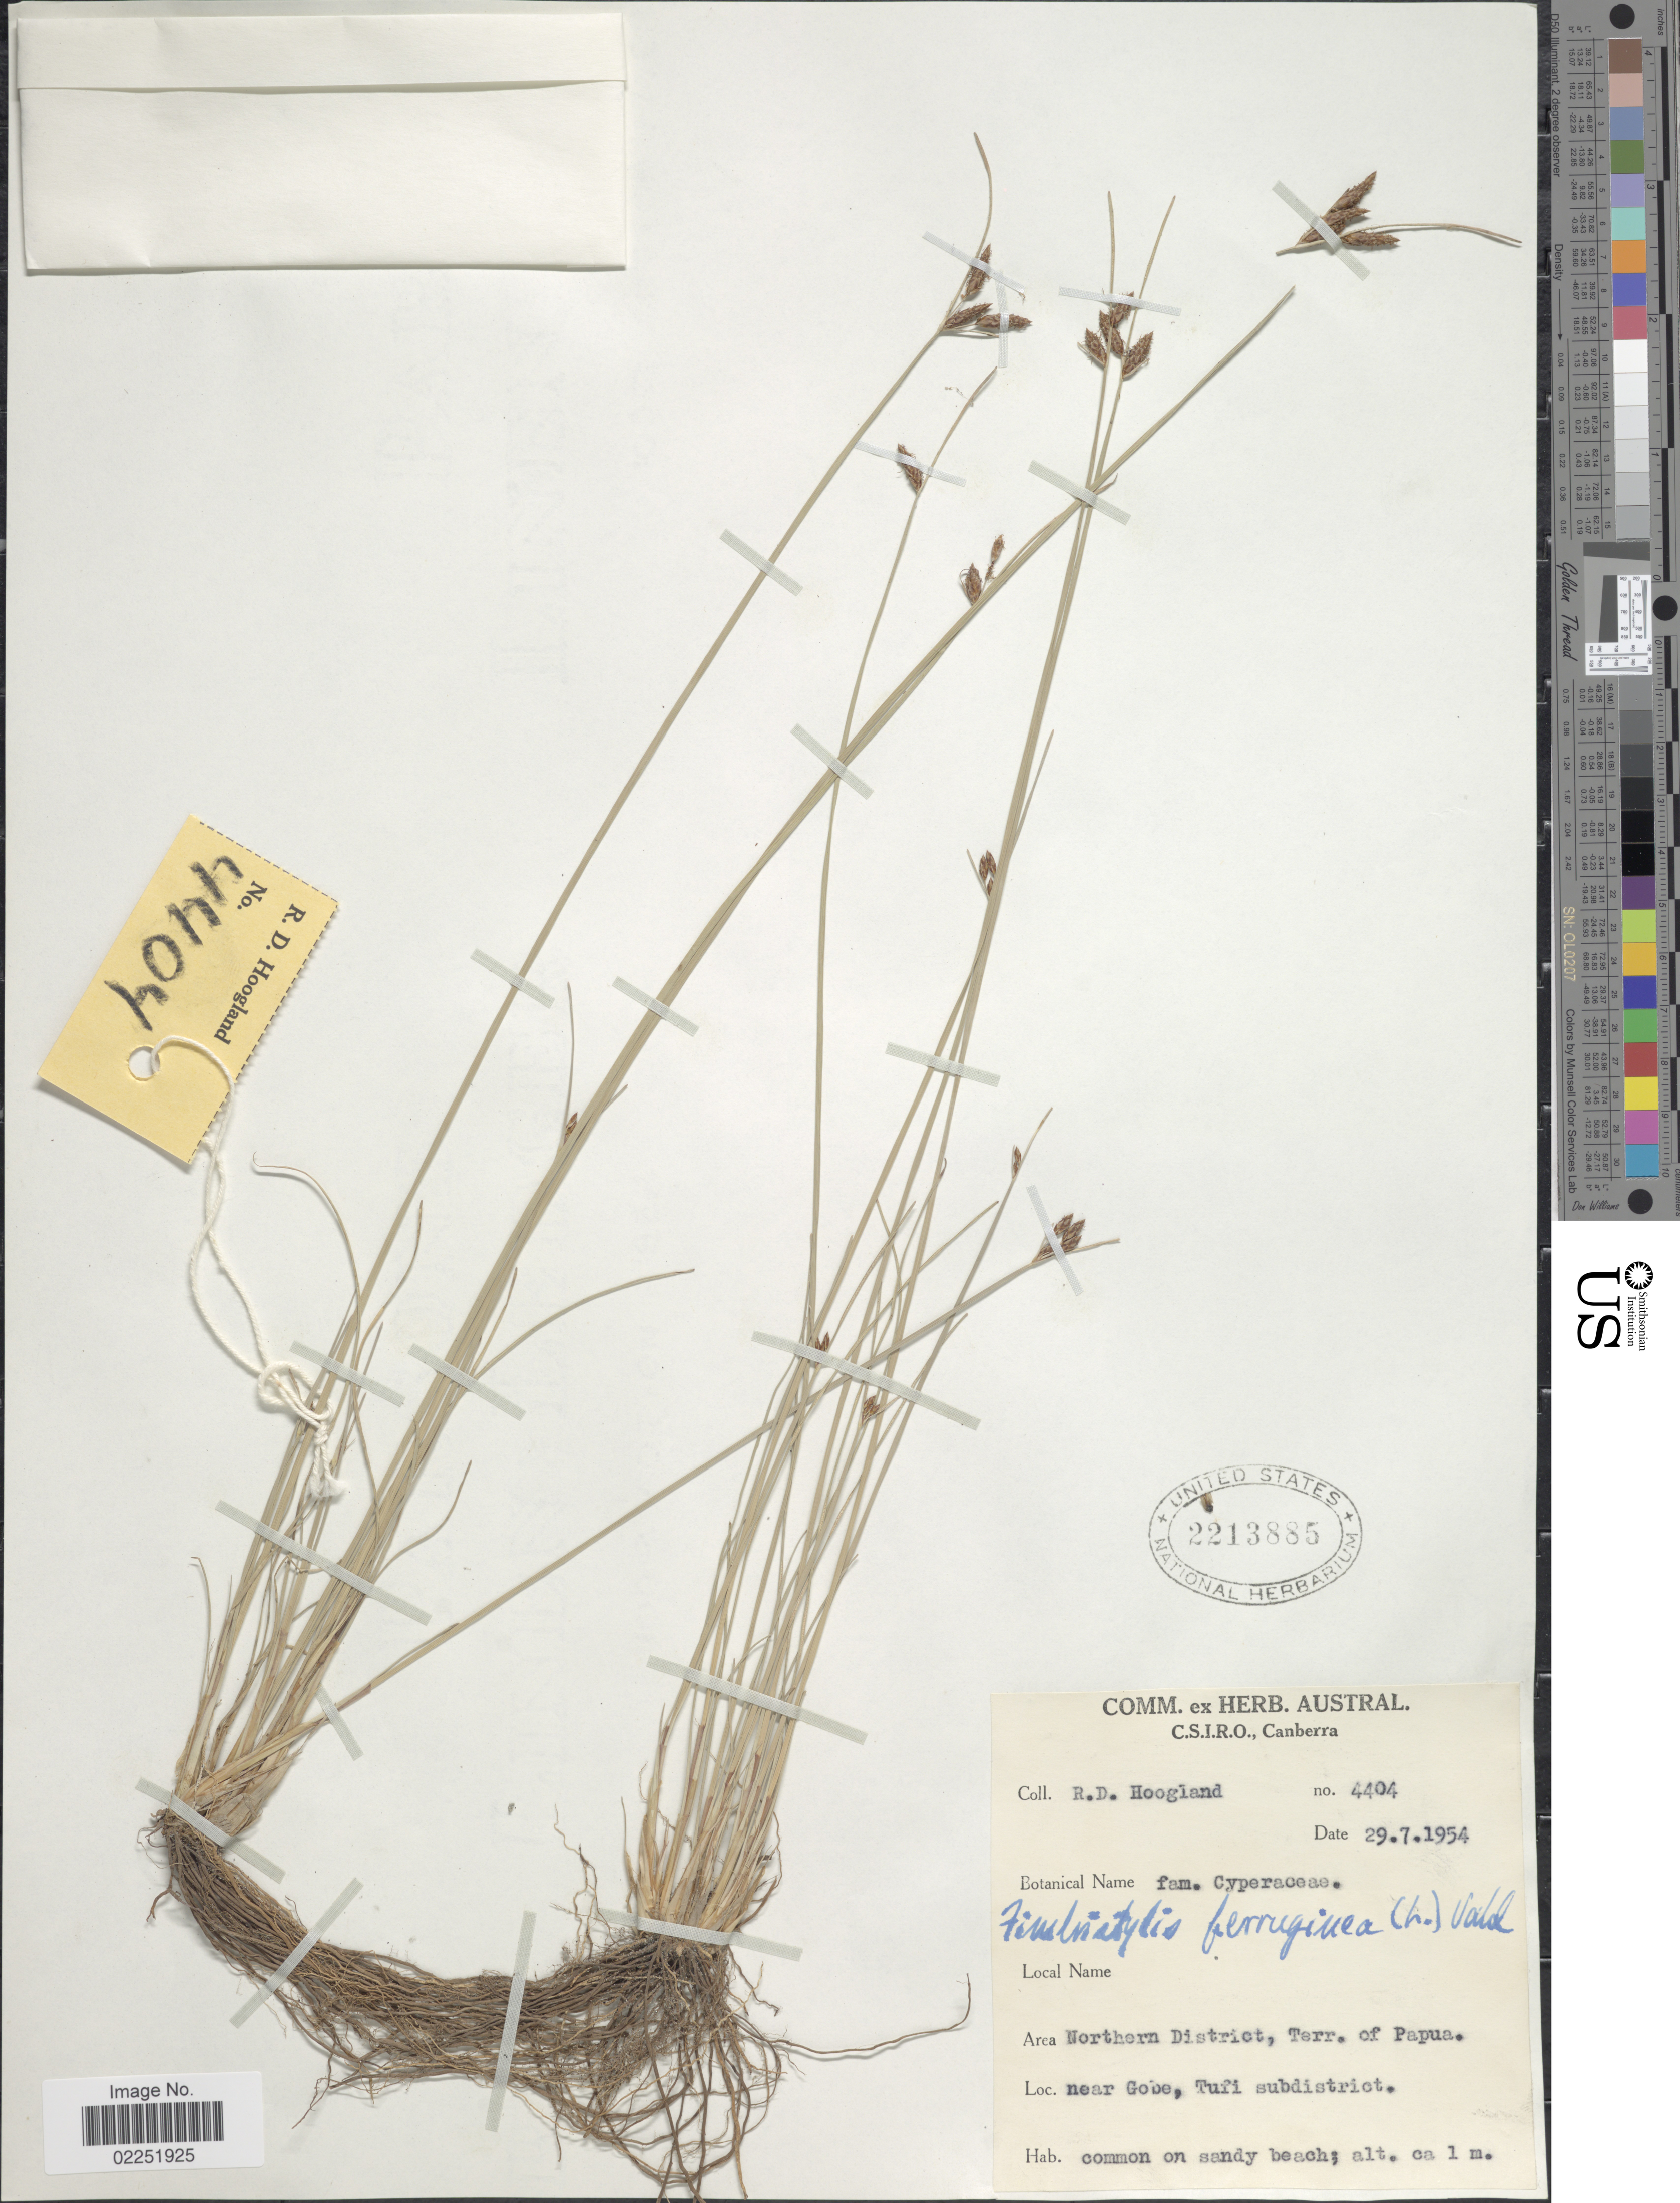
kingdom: Plantae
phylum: Tracheophyta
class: Liliopsida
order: Poales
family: Cyperaceae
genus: Fimbristylis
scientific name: Fimbristylis ferruginea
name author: (L.) Vahl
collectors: R. D. Hoogland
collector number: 4404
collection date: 1954-07-29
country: Papua New Guinea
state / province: Northern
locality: Area Northern District, Terr. of Papua, near Gobe, Tufi subdistrict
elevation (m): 1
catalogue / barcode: US 2213885